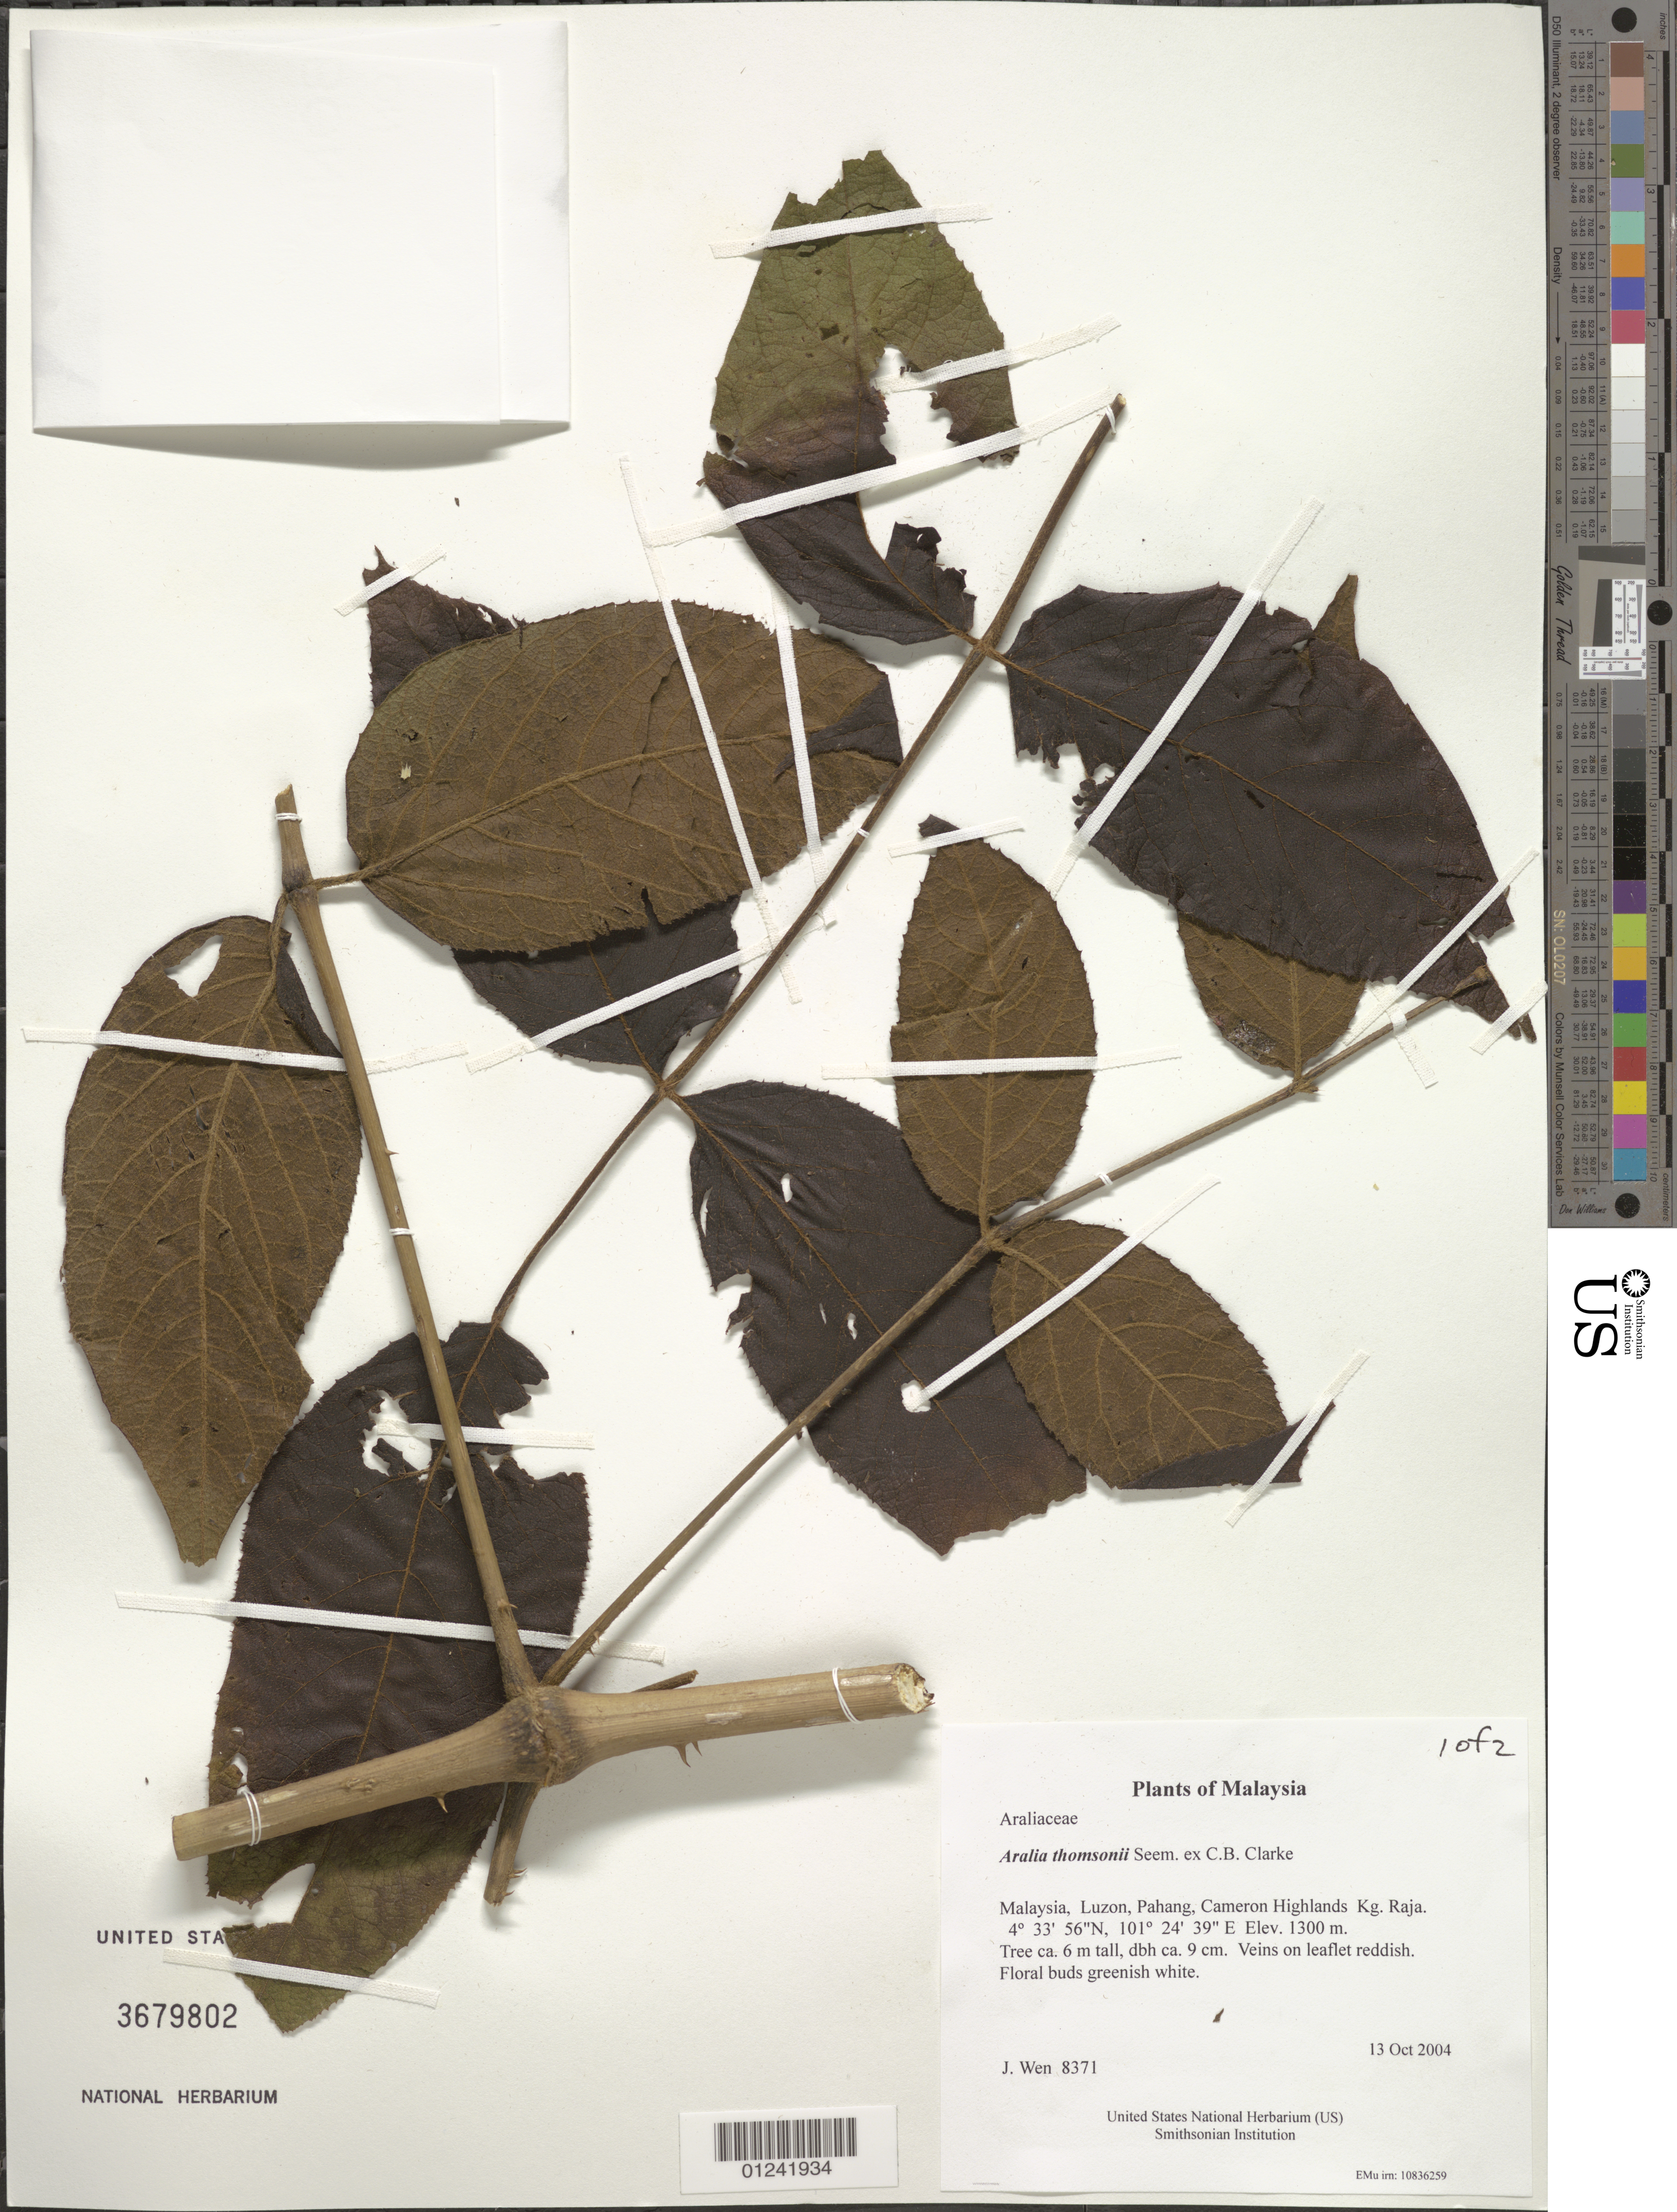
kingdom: Plantae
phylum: Tracheophyta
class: Magnoliopsida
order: Apiales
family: Araliaceae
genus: Aralia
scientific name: Aralia thomsonii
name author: Seem. ex C.B. Clarke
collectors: J. Wen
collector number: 8371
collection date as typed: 13 Oct 2004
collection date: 2004-10-13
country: Malaysia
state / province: Pahang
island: Luzon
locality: Cameron Highlands Kg. Raja.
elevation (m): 1300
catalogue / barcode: US 3679802